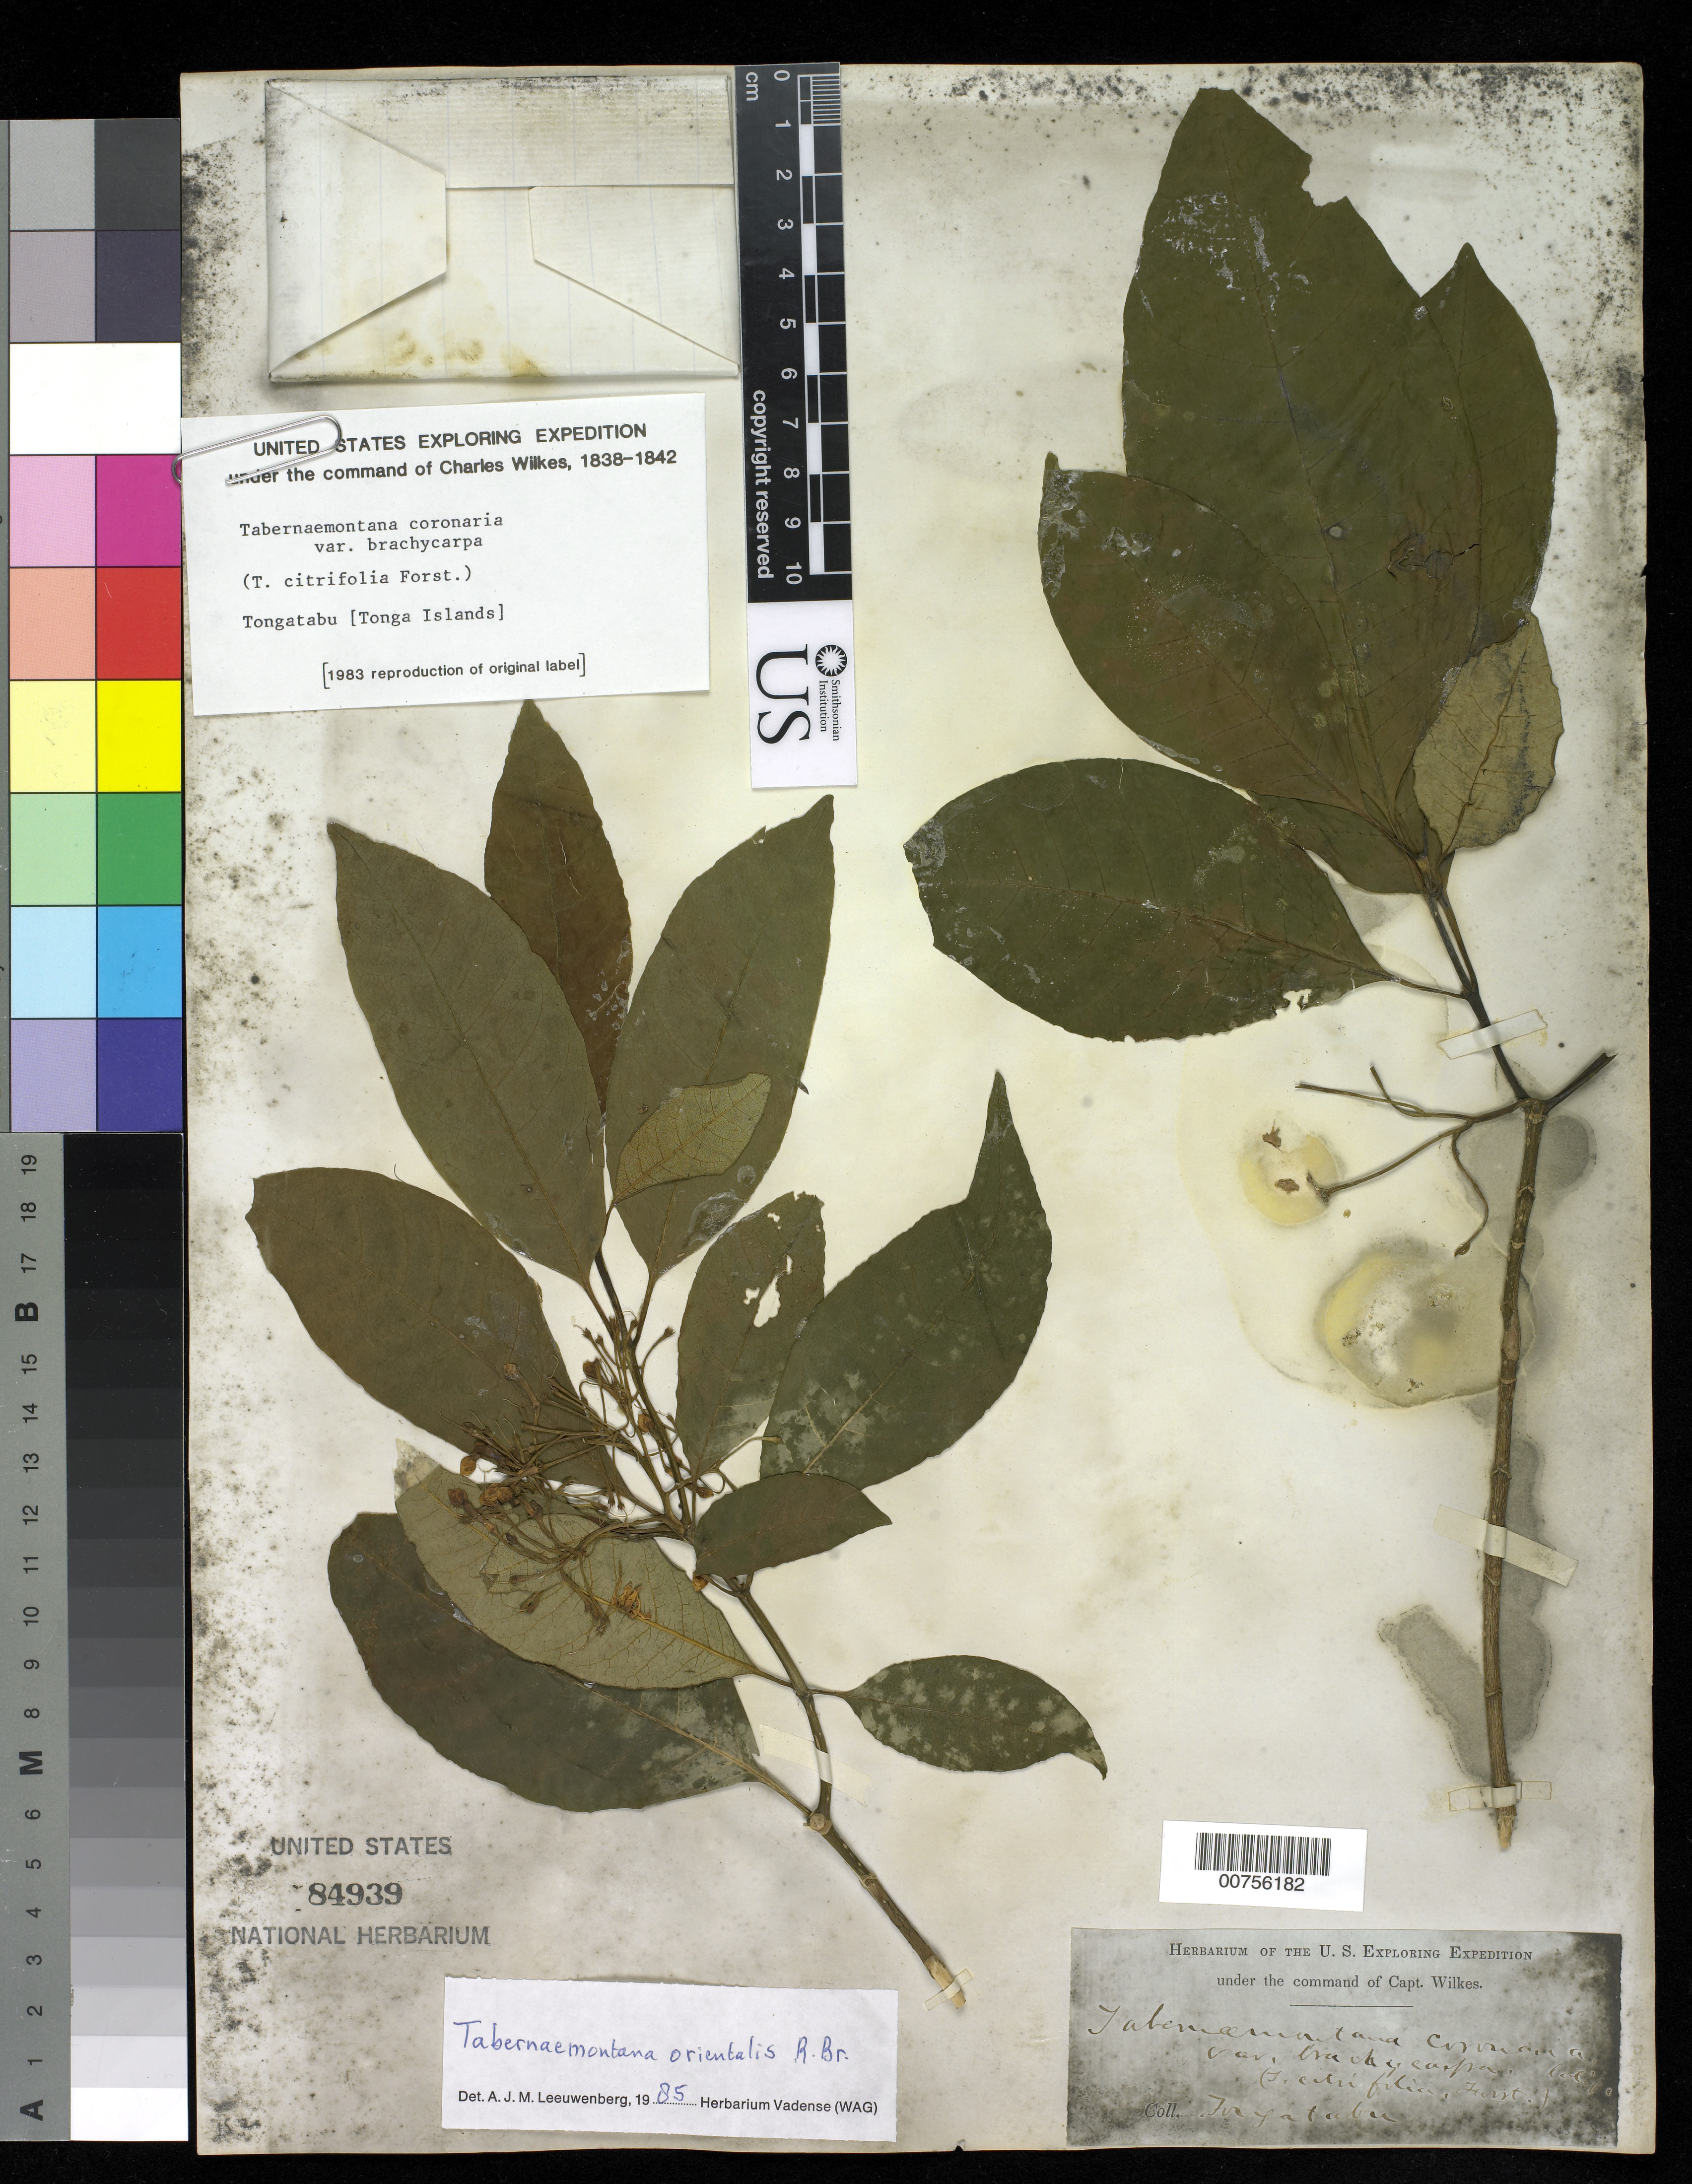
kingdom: Plantae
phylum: Tracheophyta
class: Magnoliopsida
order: Gentianales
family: Apocynaceae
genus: Tabernaemontana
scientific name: Tabernaemontana pandacaqui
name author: Poir.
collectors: Wilkes Explor. Exped.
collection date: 1838/1842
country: Tonga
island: Tongatapu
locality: Tongatabu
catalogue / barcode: US 84939